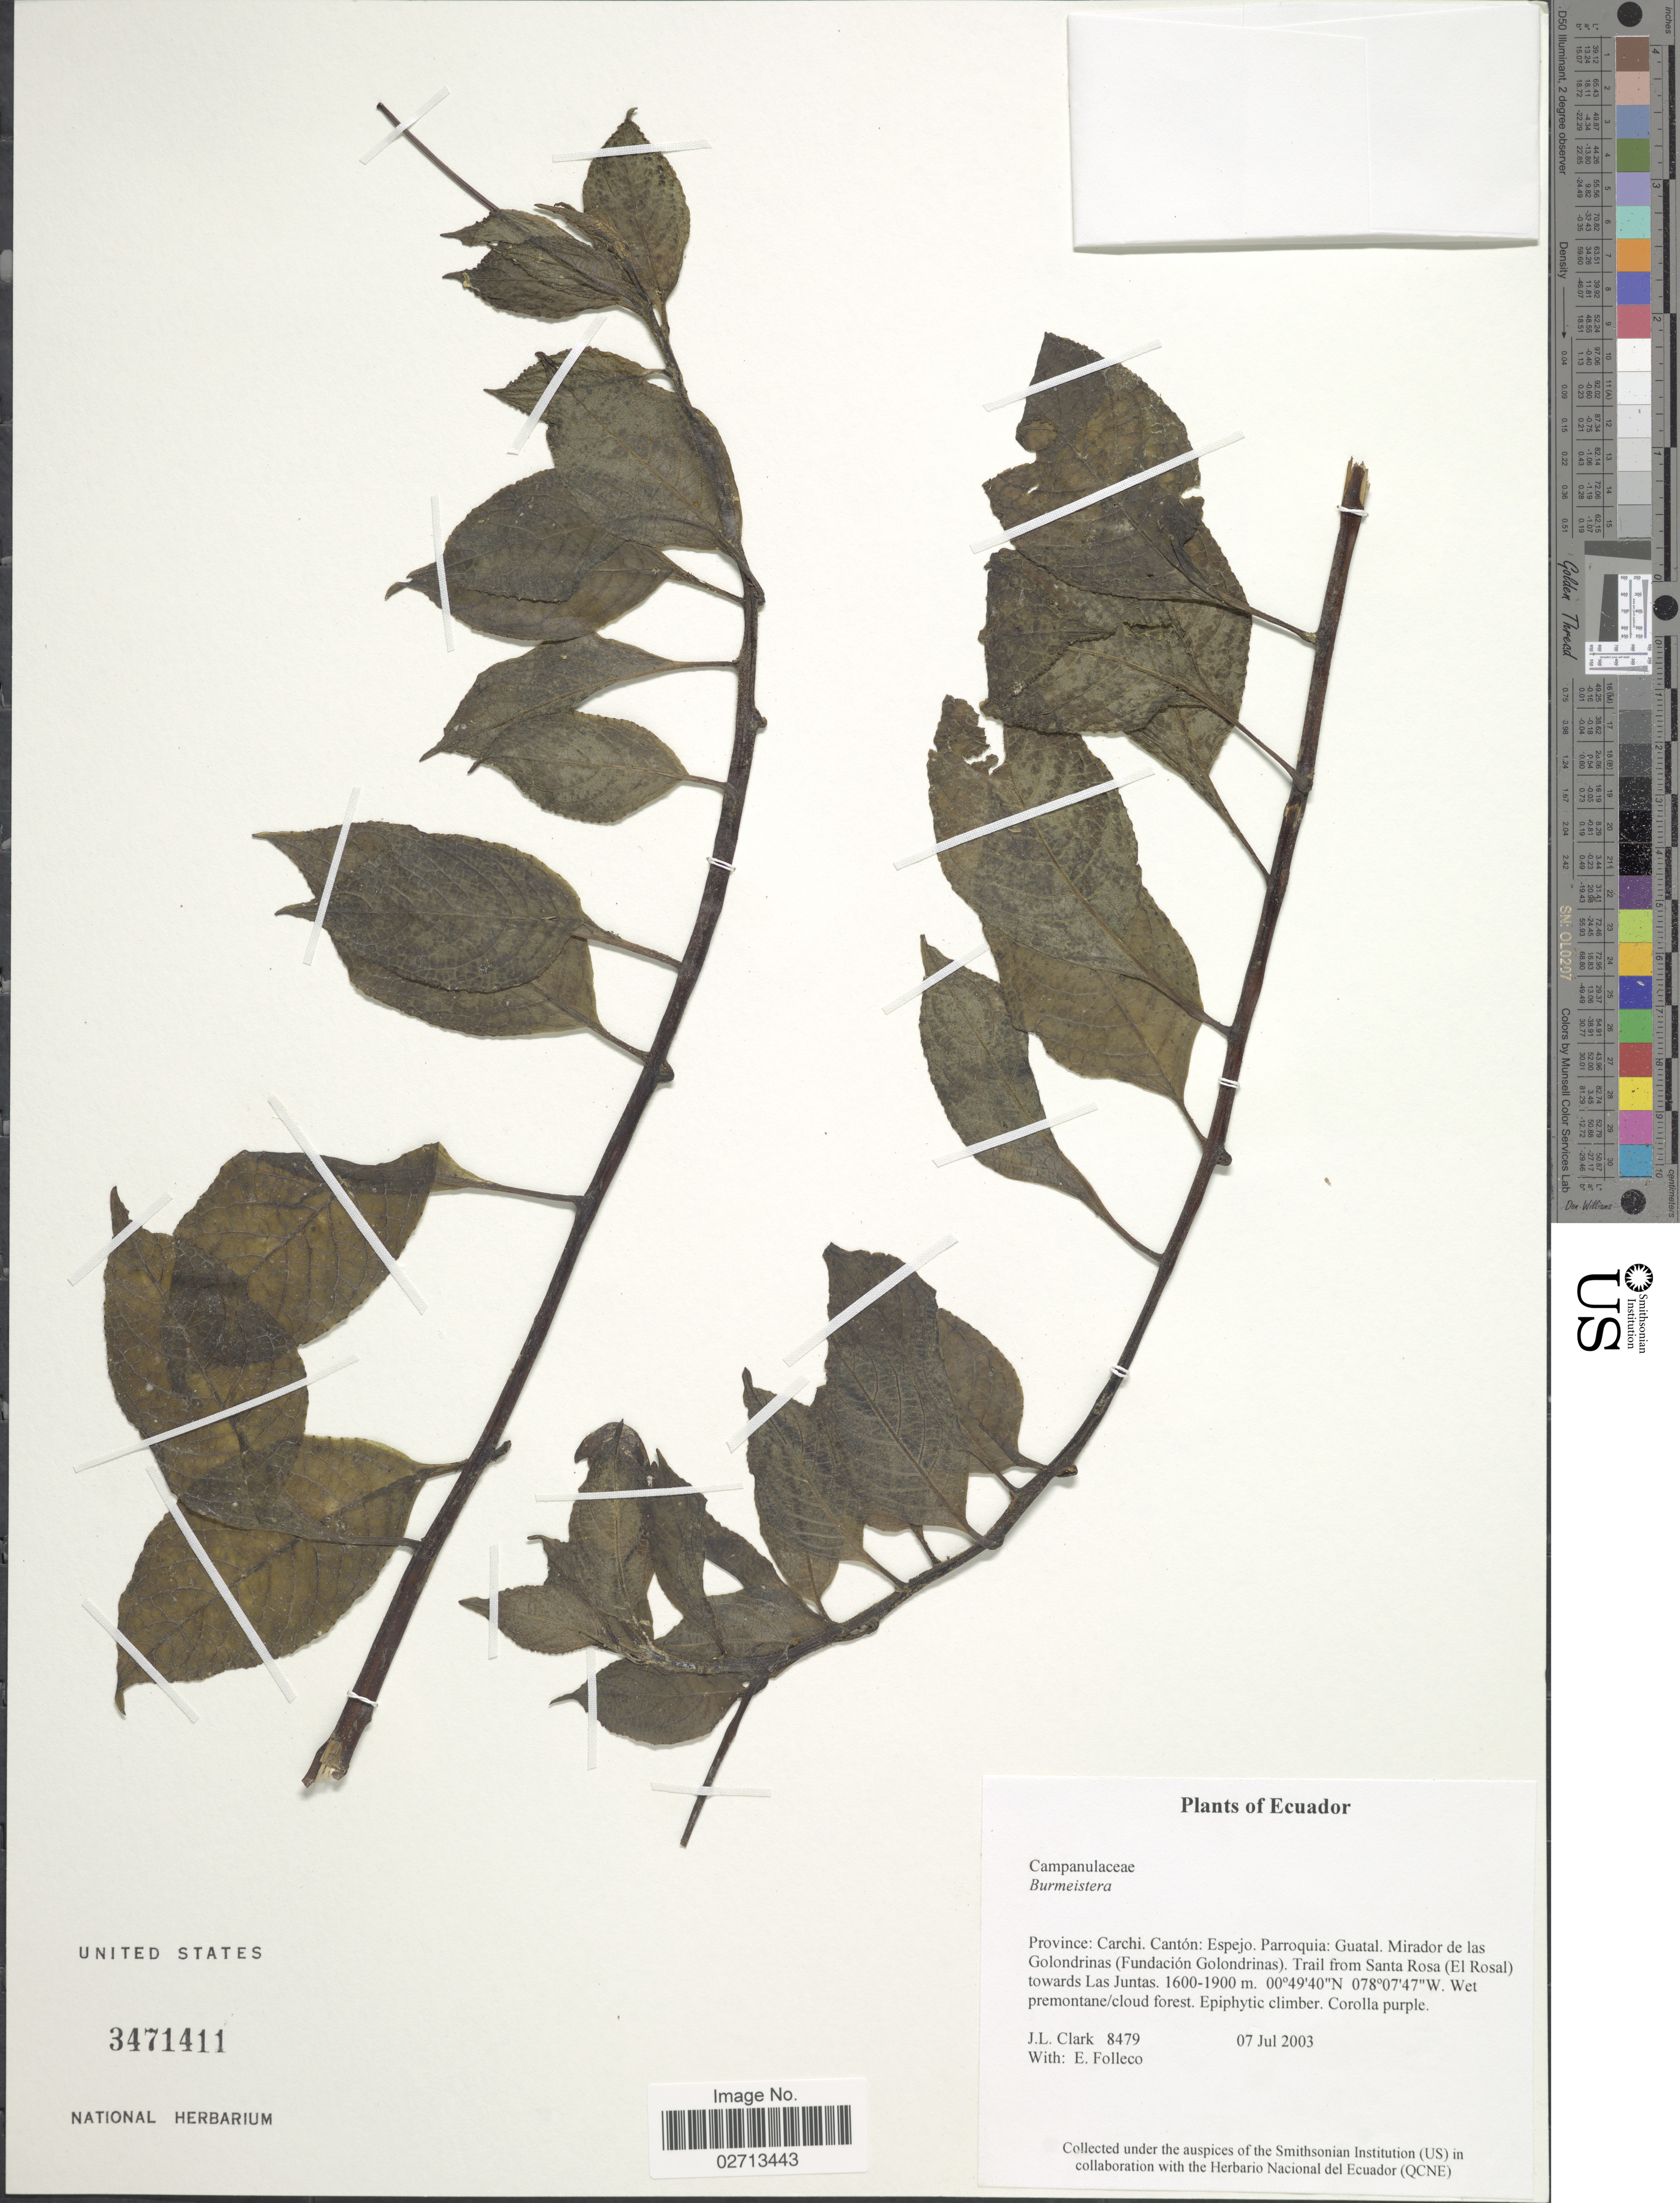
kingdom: Plantae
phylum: Tracheophyta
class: Magnoliopsida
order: Asterales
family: Campanulaceae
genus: Burmeistera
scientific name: Burmeistera sp.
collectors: J. L. Clark & E. Folleco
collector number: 8479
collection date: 2003-07-07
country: Ecuador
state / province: Carchi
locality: Cantón: Espejo. Parroquia: Guatal. Mirador de las Golondrinas (Fundacion Golondrinas). Trail from Santa Rosa (El Rosal) towards Las Juntas.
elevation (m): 1600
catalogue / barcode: US 3471411